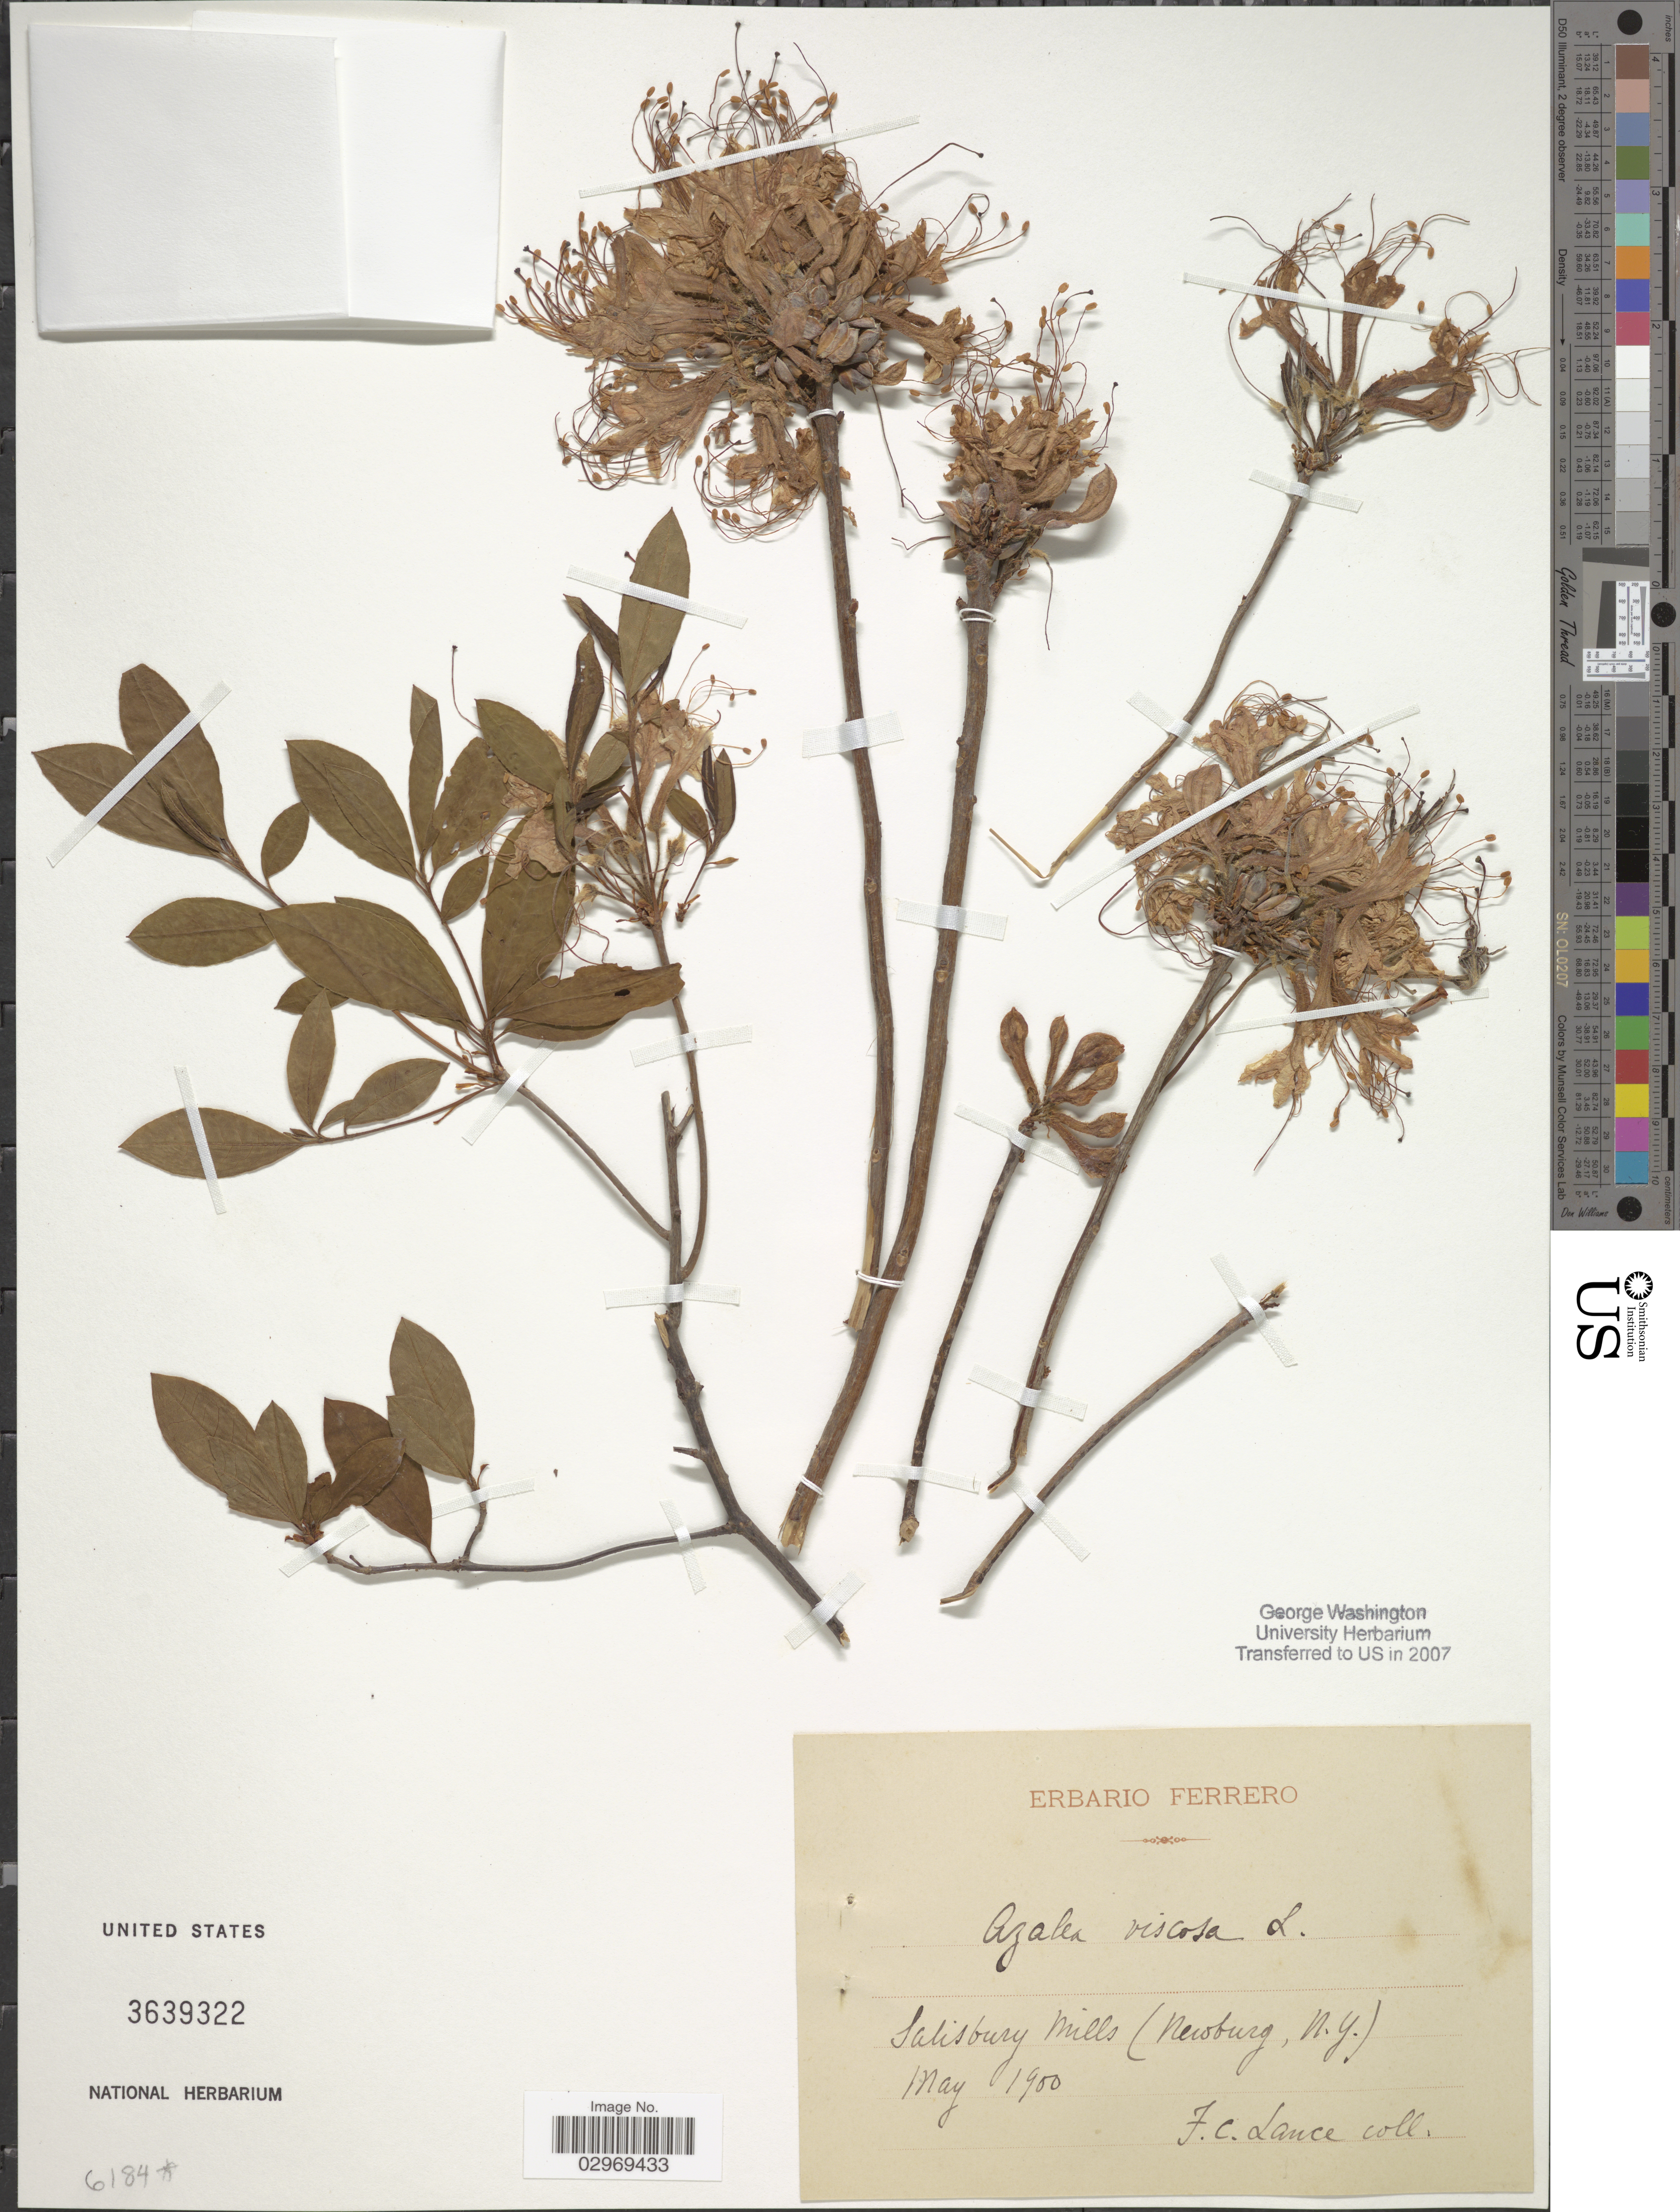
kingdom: Plantae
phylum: Tracheophyta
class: Magnoliopsida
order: Ericales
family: Ericaceae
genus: Rhododendron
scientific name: Rhododendron viscosum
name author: (L.) Torr.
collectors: F. Lance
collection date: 1900-05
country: United States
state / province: New York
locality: Salisbury Mills (Newburg).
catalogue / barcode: US 3639322